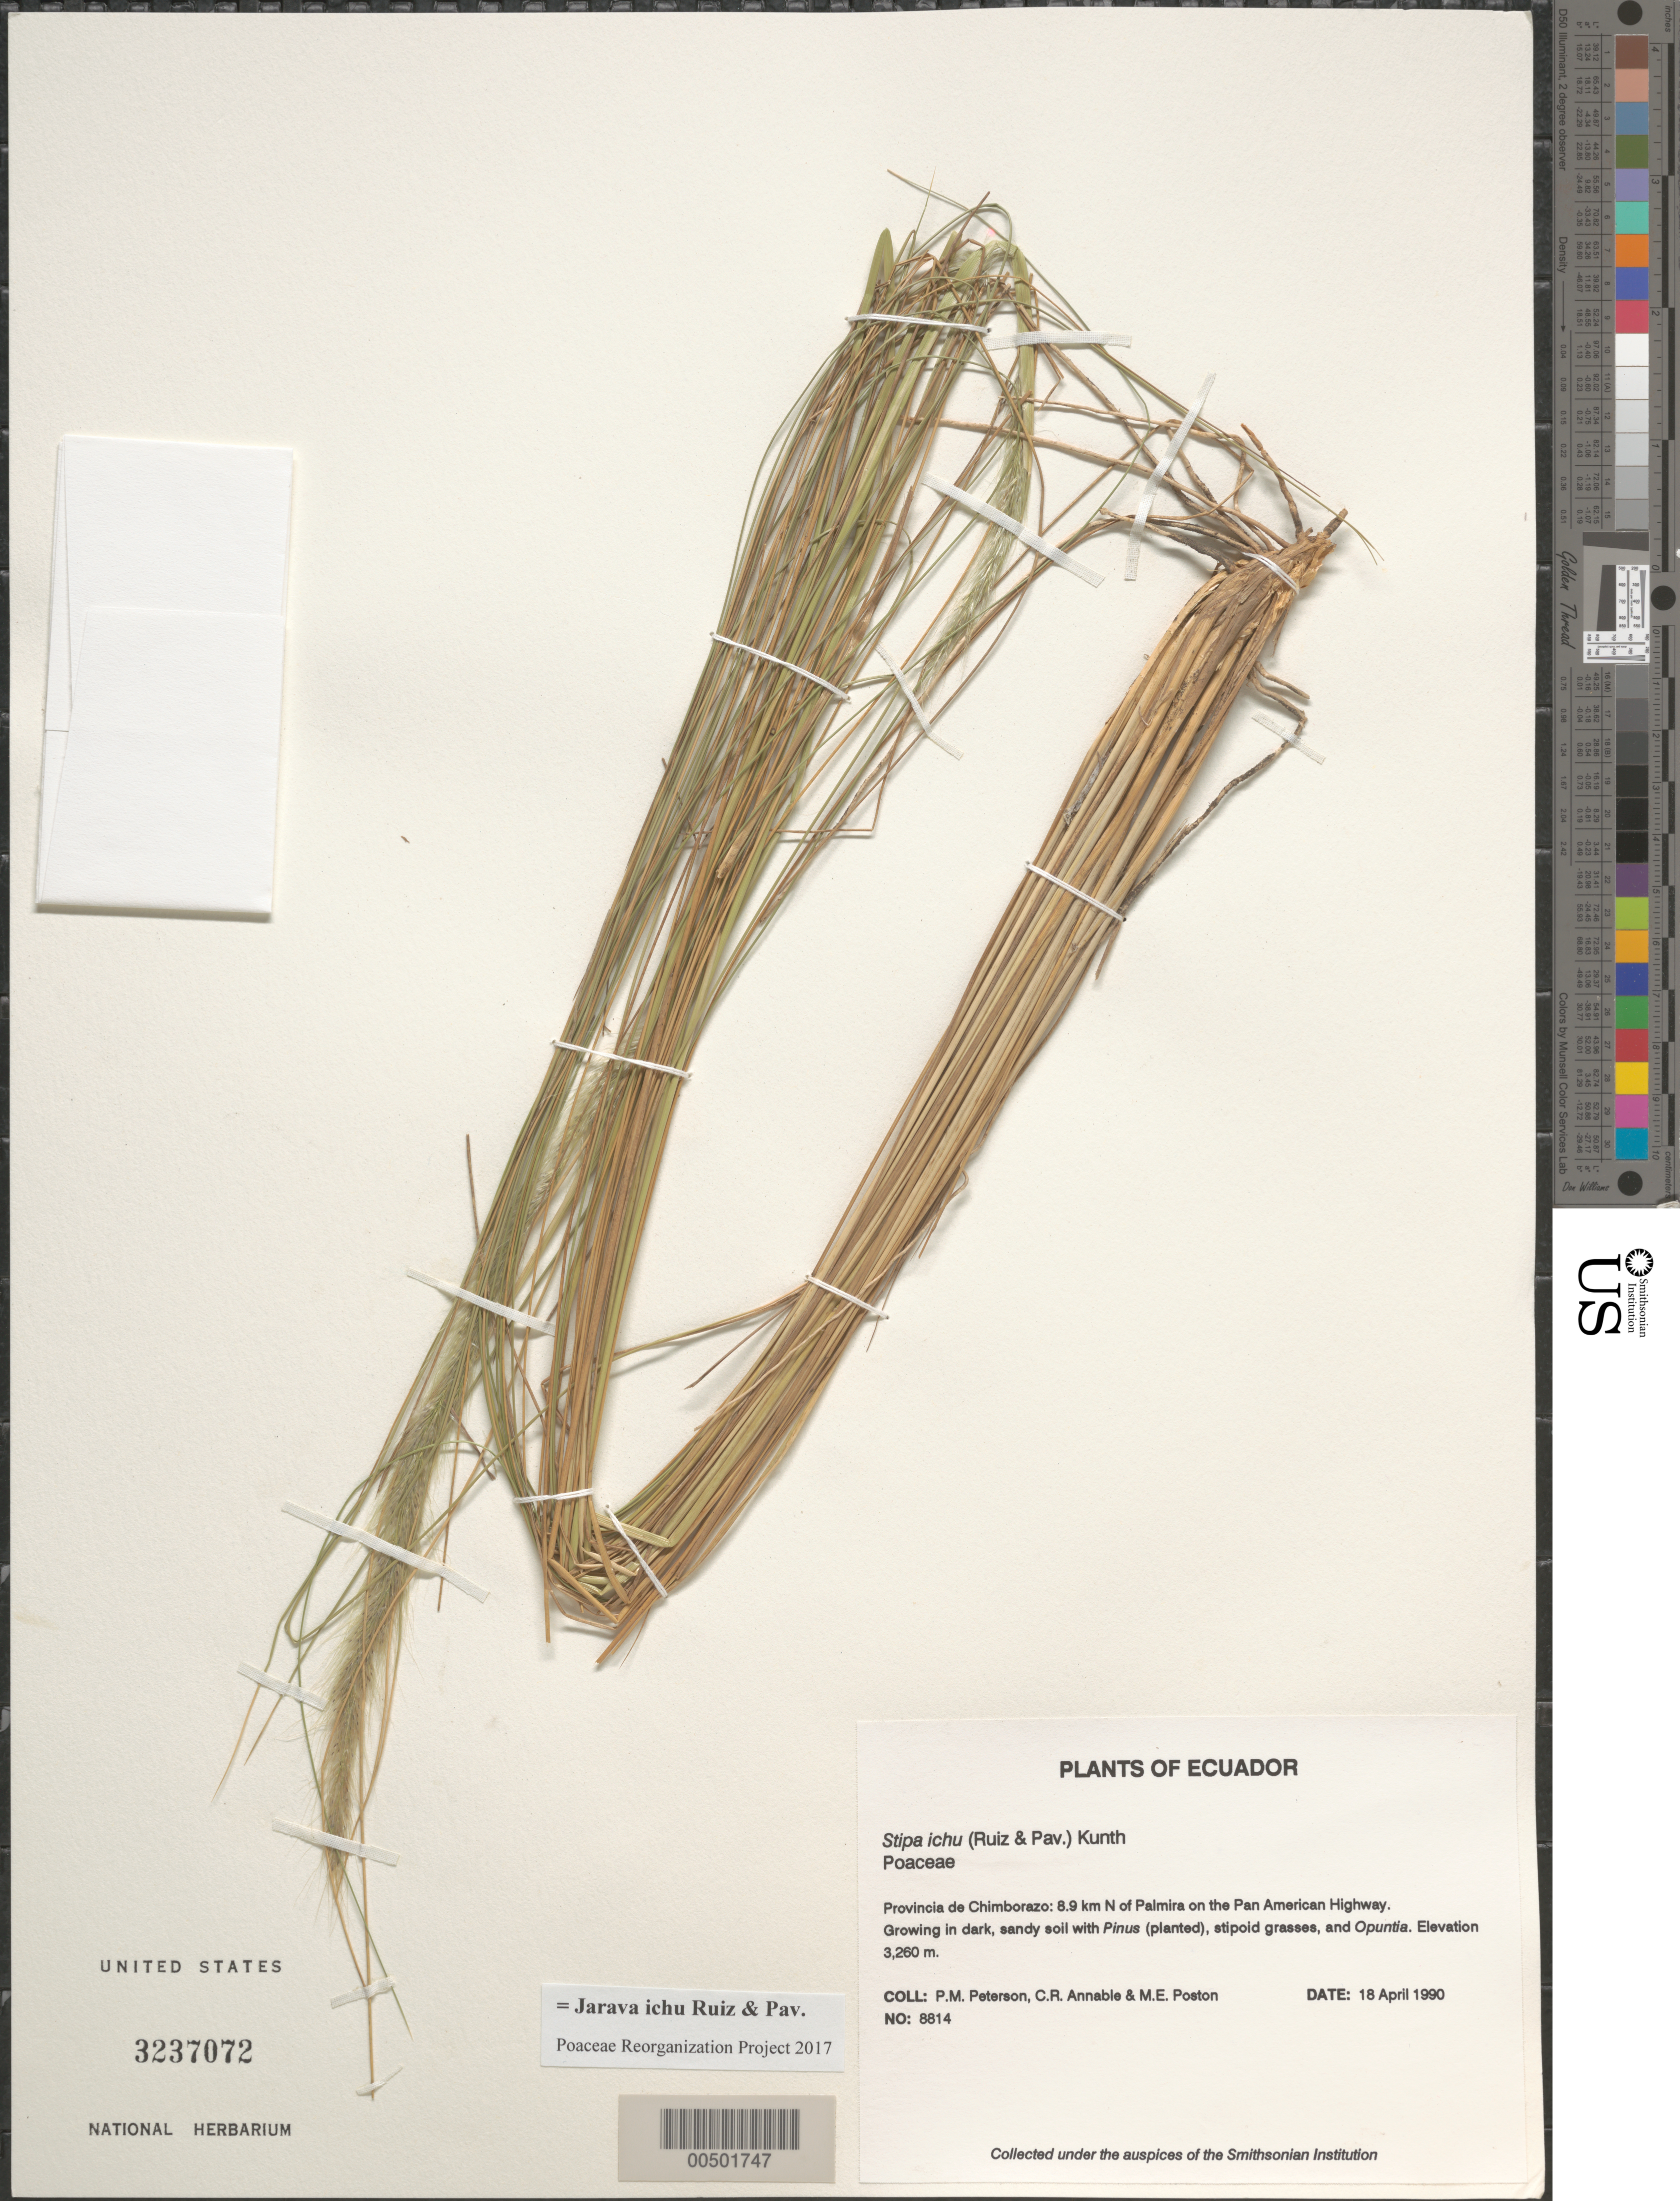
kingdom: Plantae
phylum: Tracheophyta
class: Liliopsida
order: Poales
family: Poaceae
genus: Jarava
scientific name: Jarava ichu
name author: Ruiz & Pav.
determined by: Poaceae Reorganization Project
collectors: P. M. Peterson, C. R. Annable & M. Poston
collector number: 08814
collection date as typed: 18 Apr 1990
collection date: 1990-04-18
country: Ecuador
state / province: Chimborazo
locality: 8.9 km N of Palmira on the Pan American Highway.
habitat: Growing in dark, sandy soil with Pinus (planted), stipoid grasses, and Opuntia.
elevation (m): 3260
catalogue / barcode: US 3237072